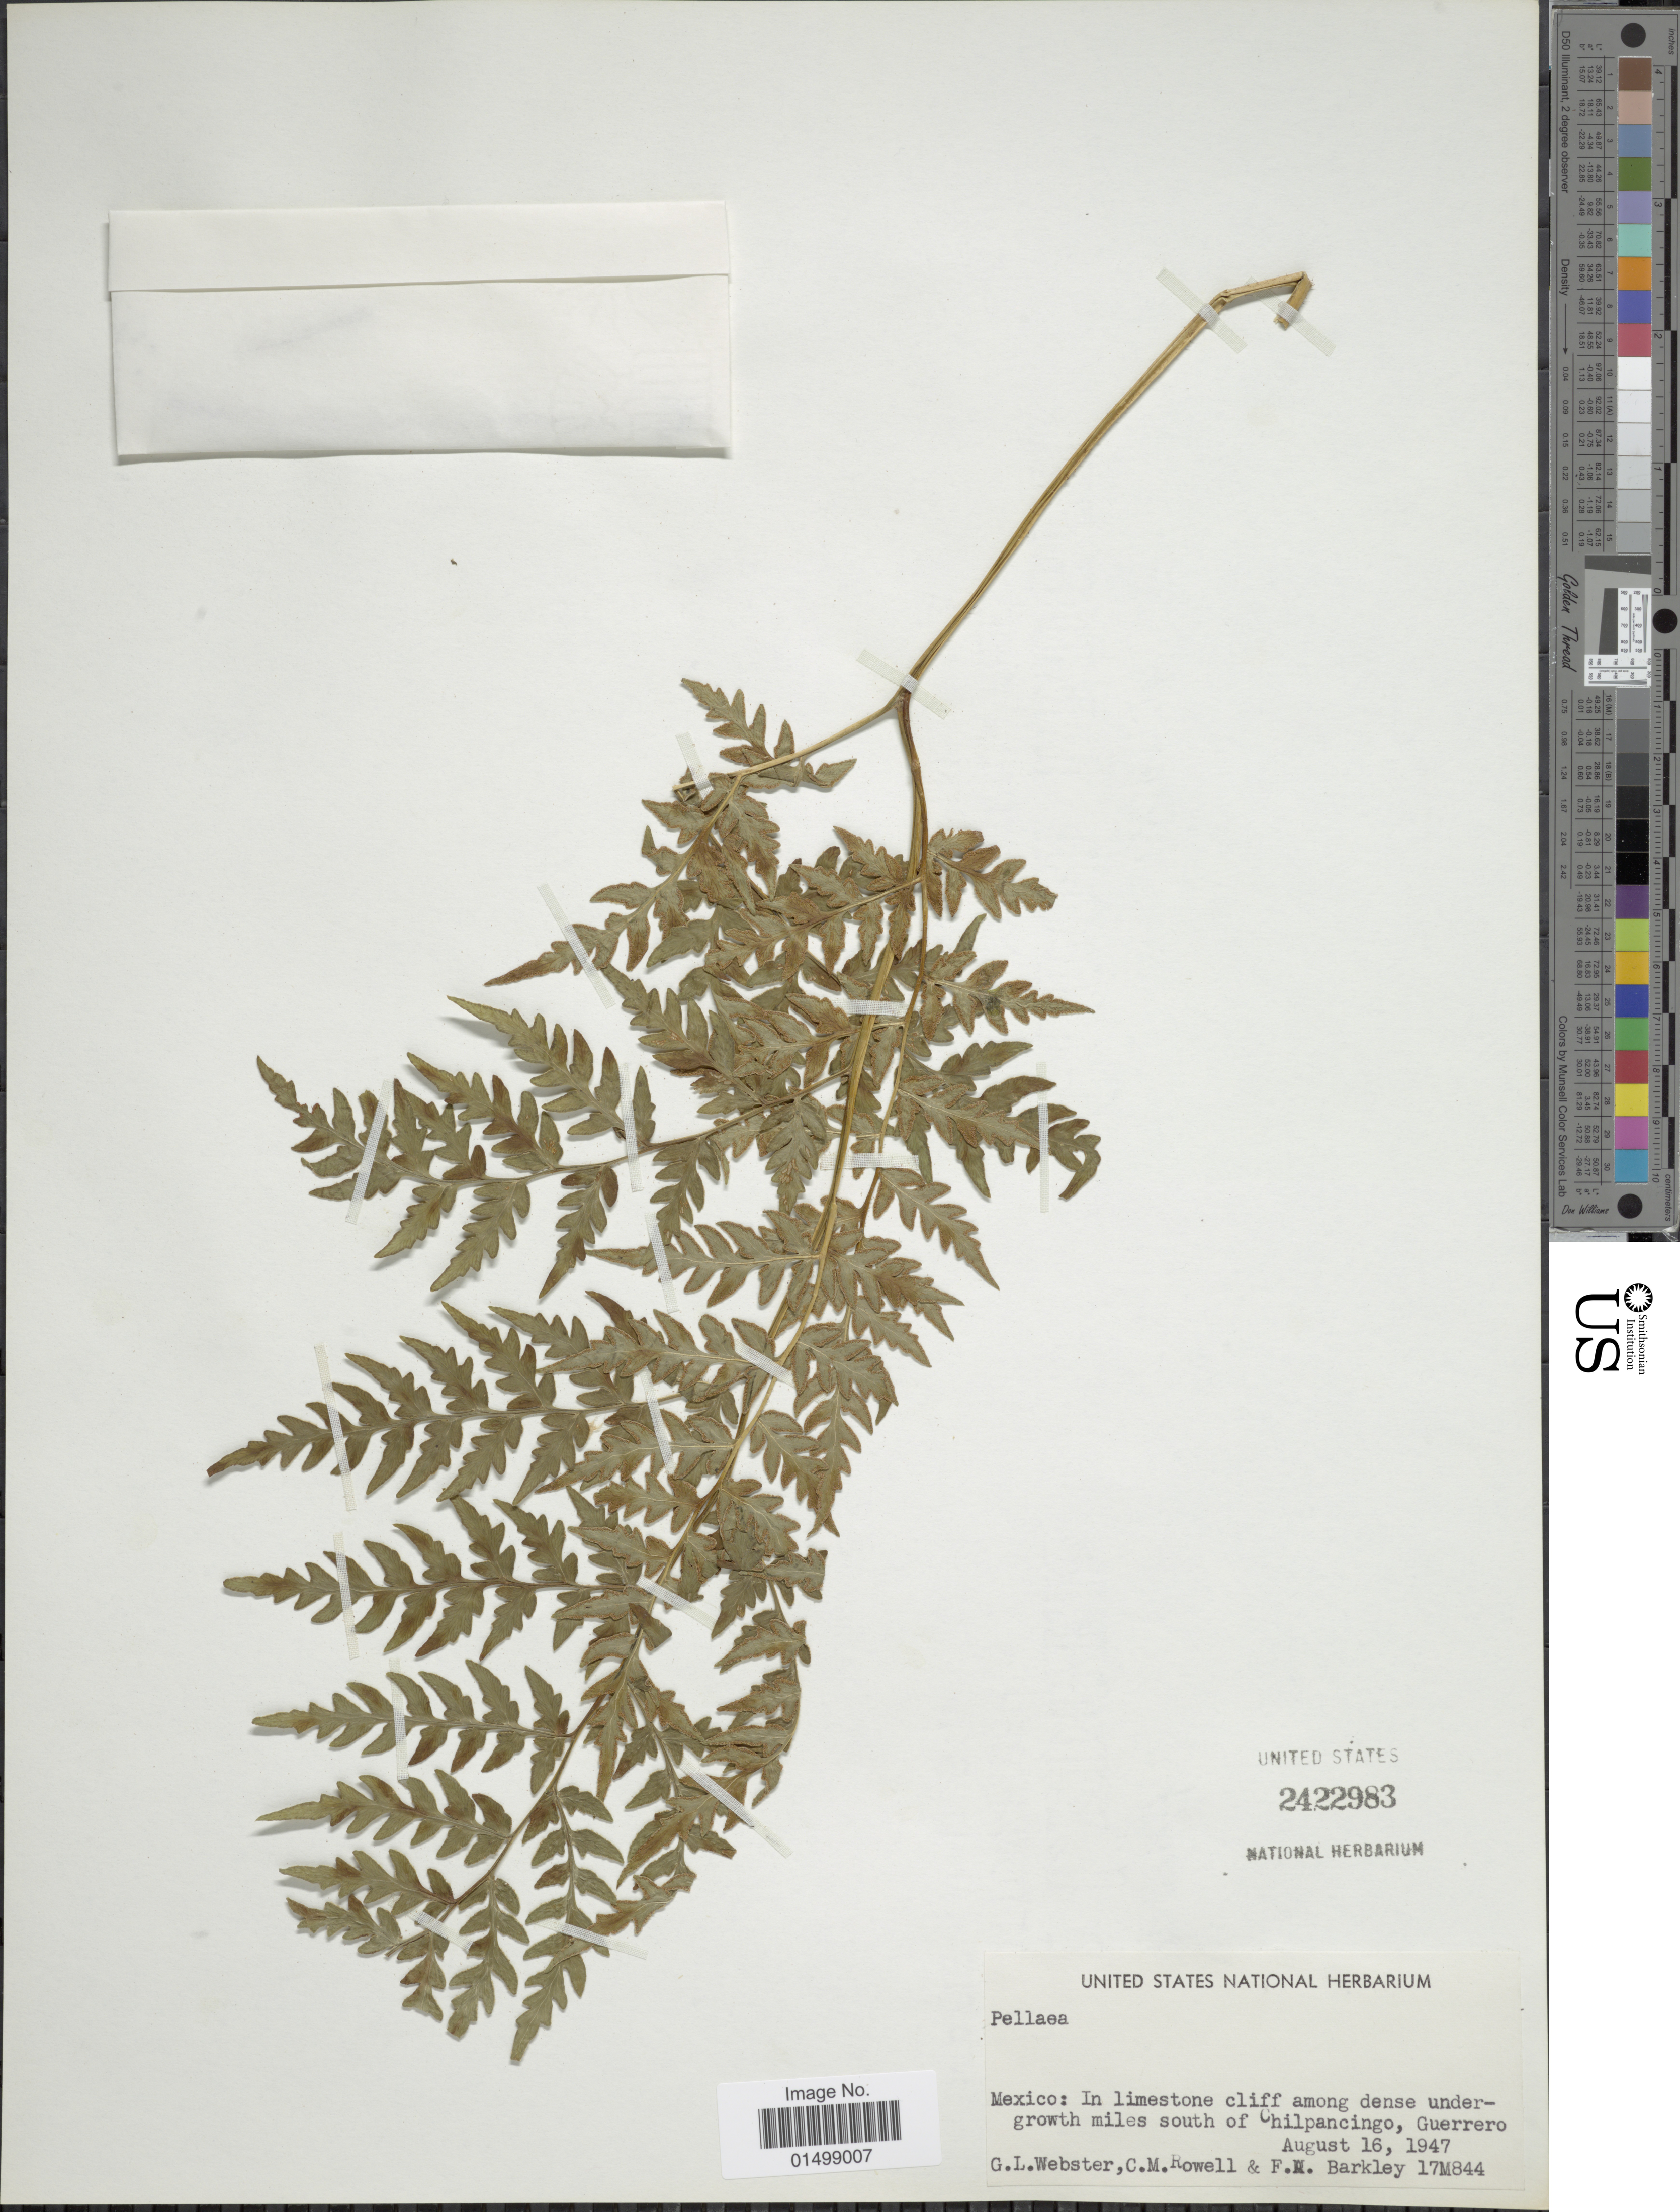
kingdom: Plantae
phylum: Tracheophyta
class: Polypodiopsida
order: Polypodiales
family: Pteridaceae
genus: Cheilanthes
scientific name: Cheilanthes skinneri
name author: (Hook.) T. Moore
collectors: G. L. Webster, C. M. Rowell & F. A. Barkley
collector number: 17M844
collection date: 1947-08-16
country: Mexico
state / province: Guerrero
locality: Mexico: In limestone cliff among dense undergrowth miles south of Chilpancingo, Guerrero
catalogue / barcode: US 2422983